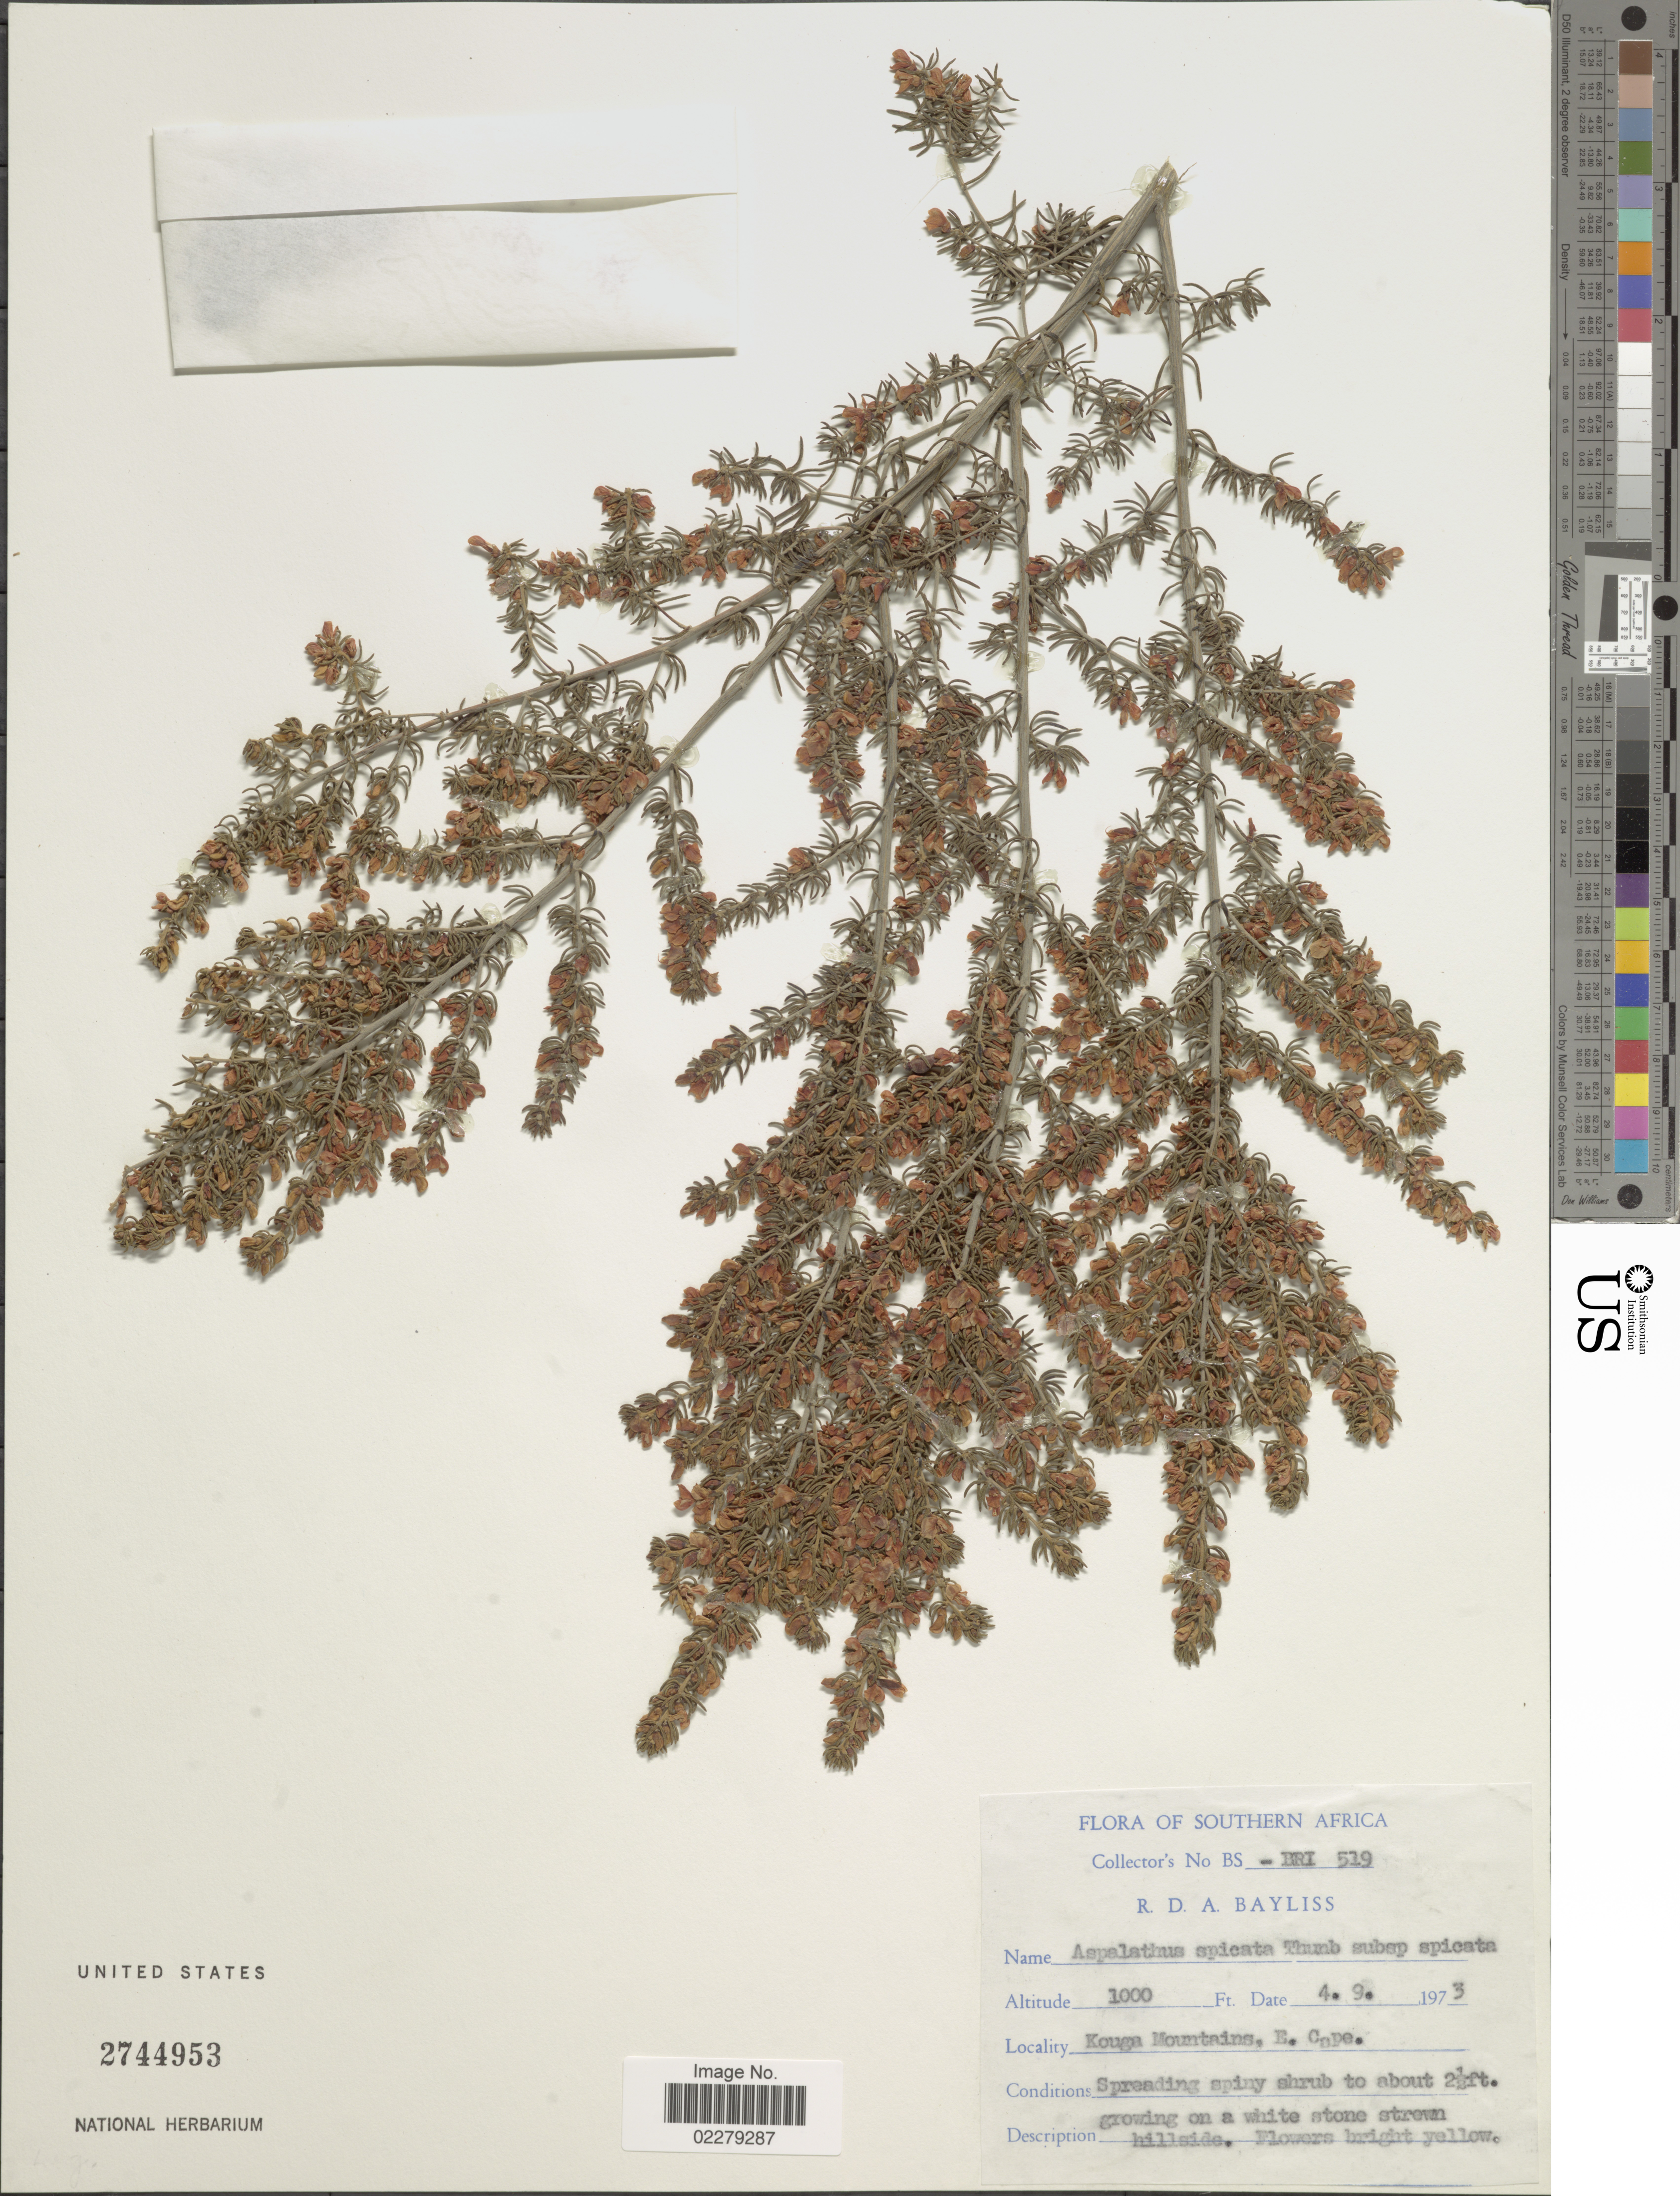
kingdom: Plantae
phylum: Tracheophyta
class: Magnoliopsida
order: Fabales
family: Fabaceae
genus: Aspalathus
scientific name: Aspalathus spicata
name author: Thunb.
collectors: R. Bayliss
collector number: BS-BRI 519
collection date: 1973-09-04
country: South Africa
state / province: Eastern Cape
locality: Southern Africa. Kouga Mountains, E. Cape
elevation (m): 305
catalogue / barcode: US 2744953